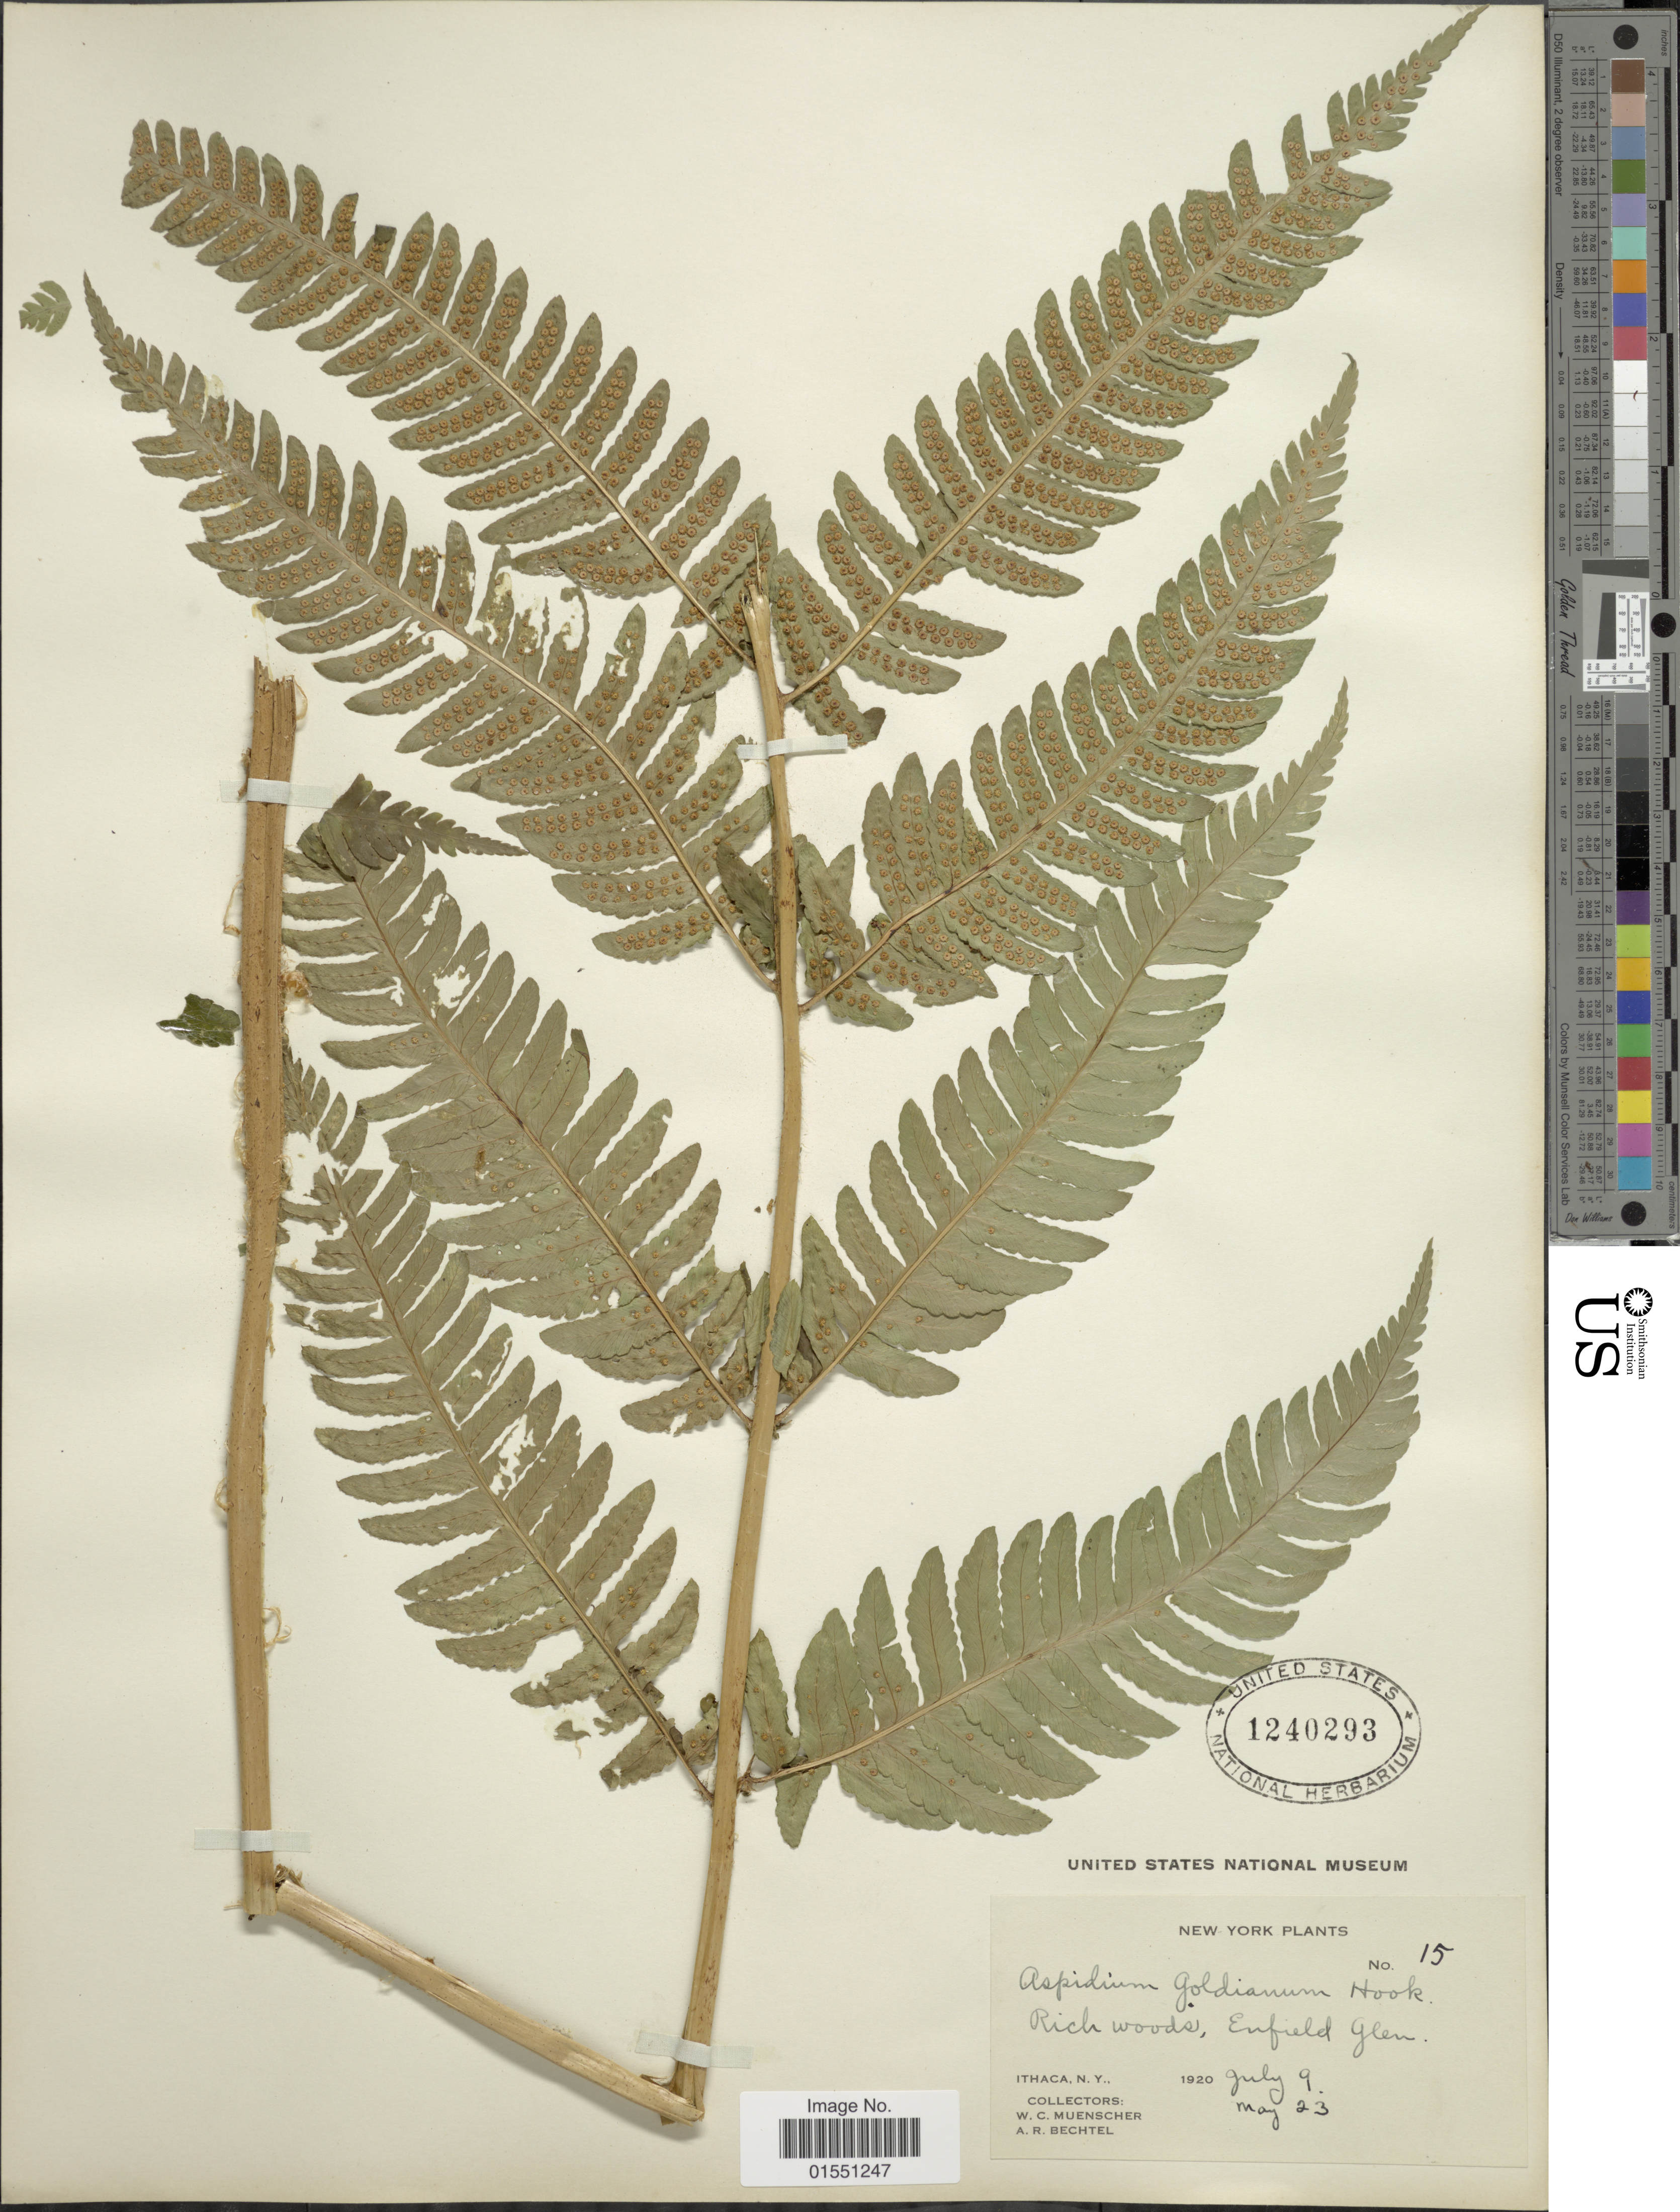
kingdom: Plantae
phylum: Tracheophyta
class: Polypodiopsida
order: Polypodiales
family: Dryopteridaceae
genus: Dryopteris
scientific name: Dryopteris goldiana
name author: (Hook. ex Goldie) A. Gray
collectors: W. Muenscher & A. Bechtel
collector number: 15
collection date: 1920-05-23/1920-07-09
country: United States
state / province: New York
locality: Enfield Glen. Ithaca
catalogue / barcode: US 1240293